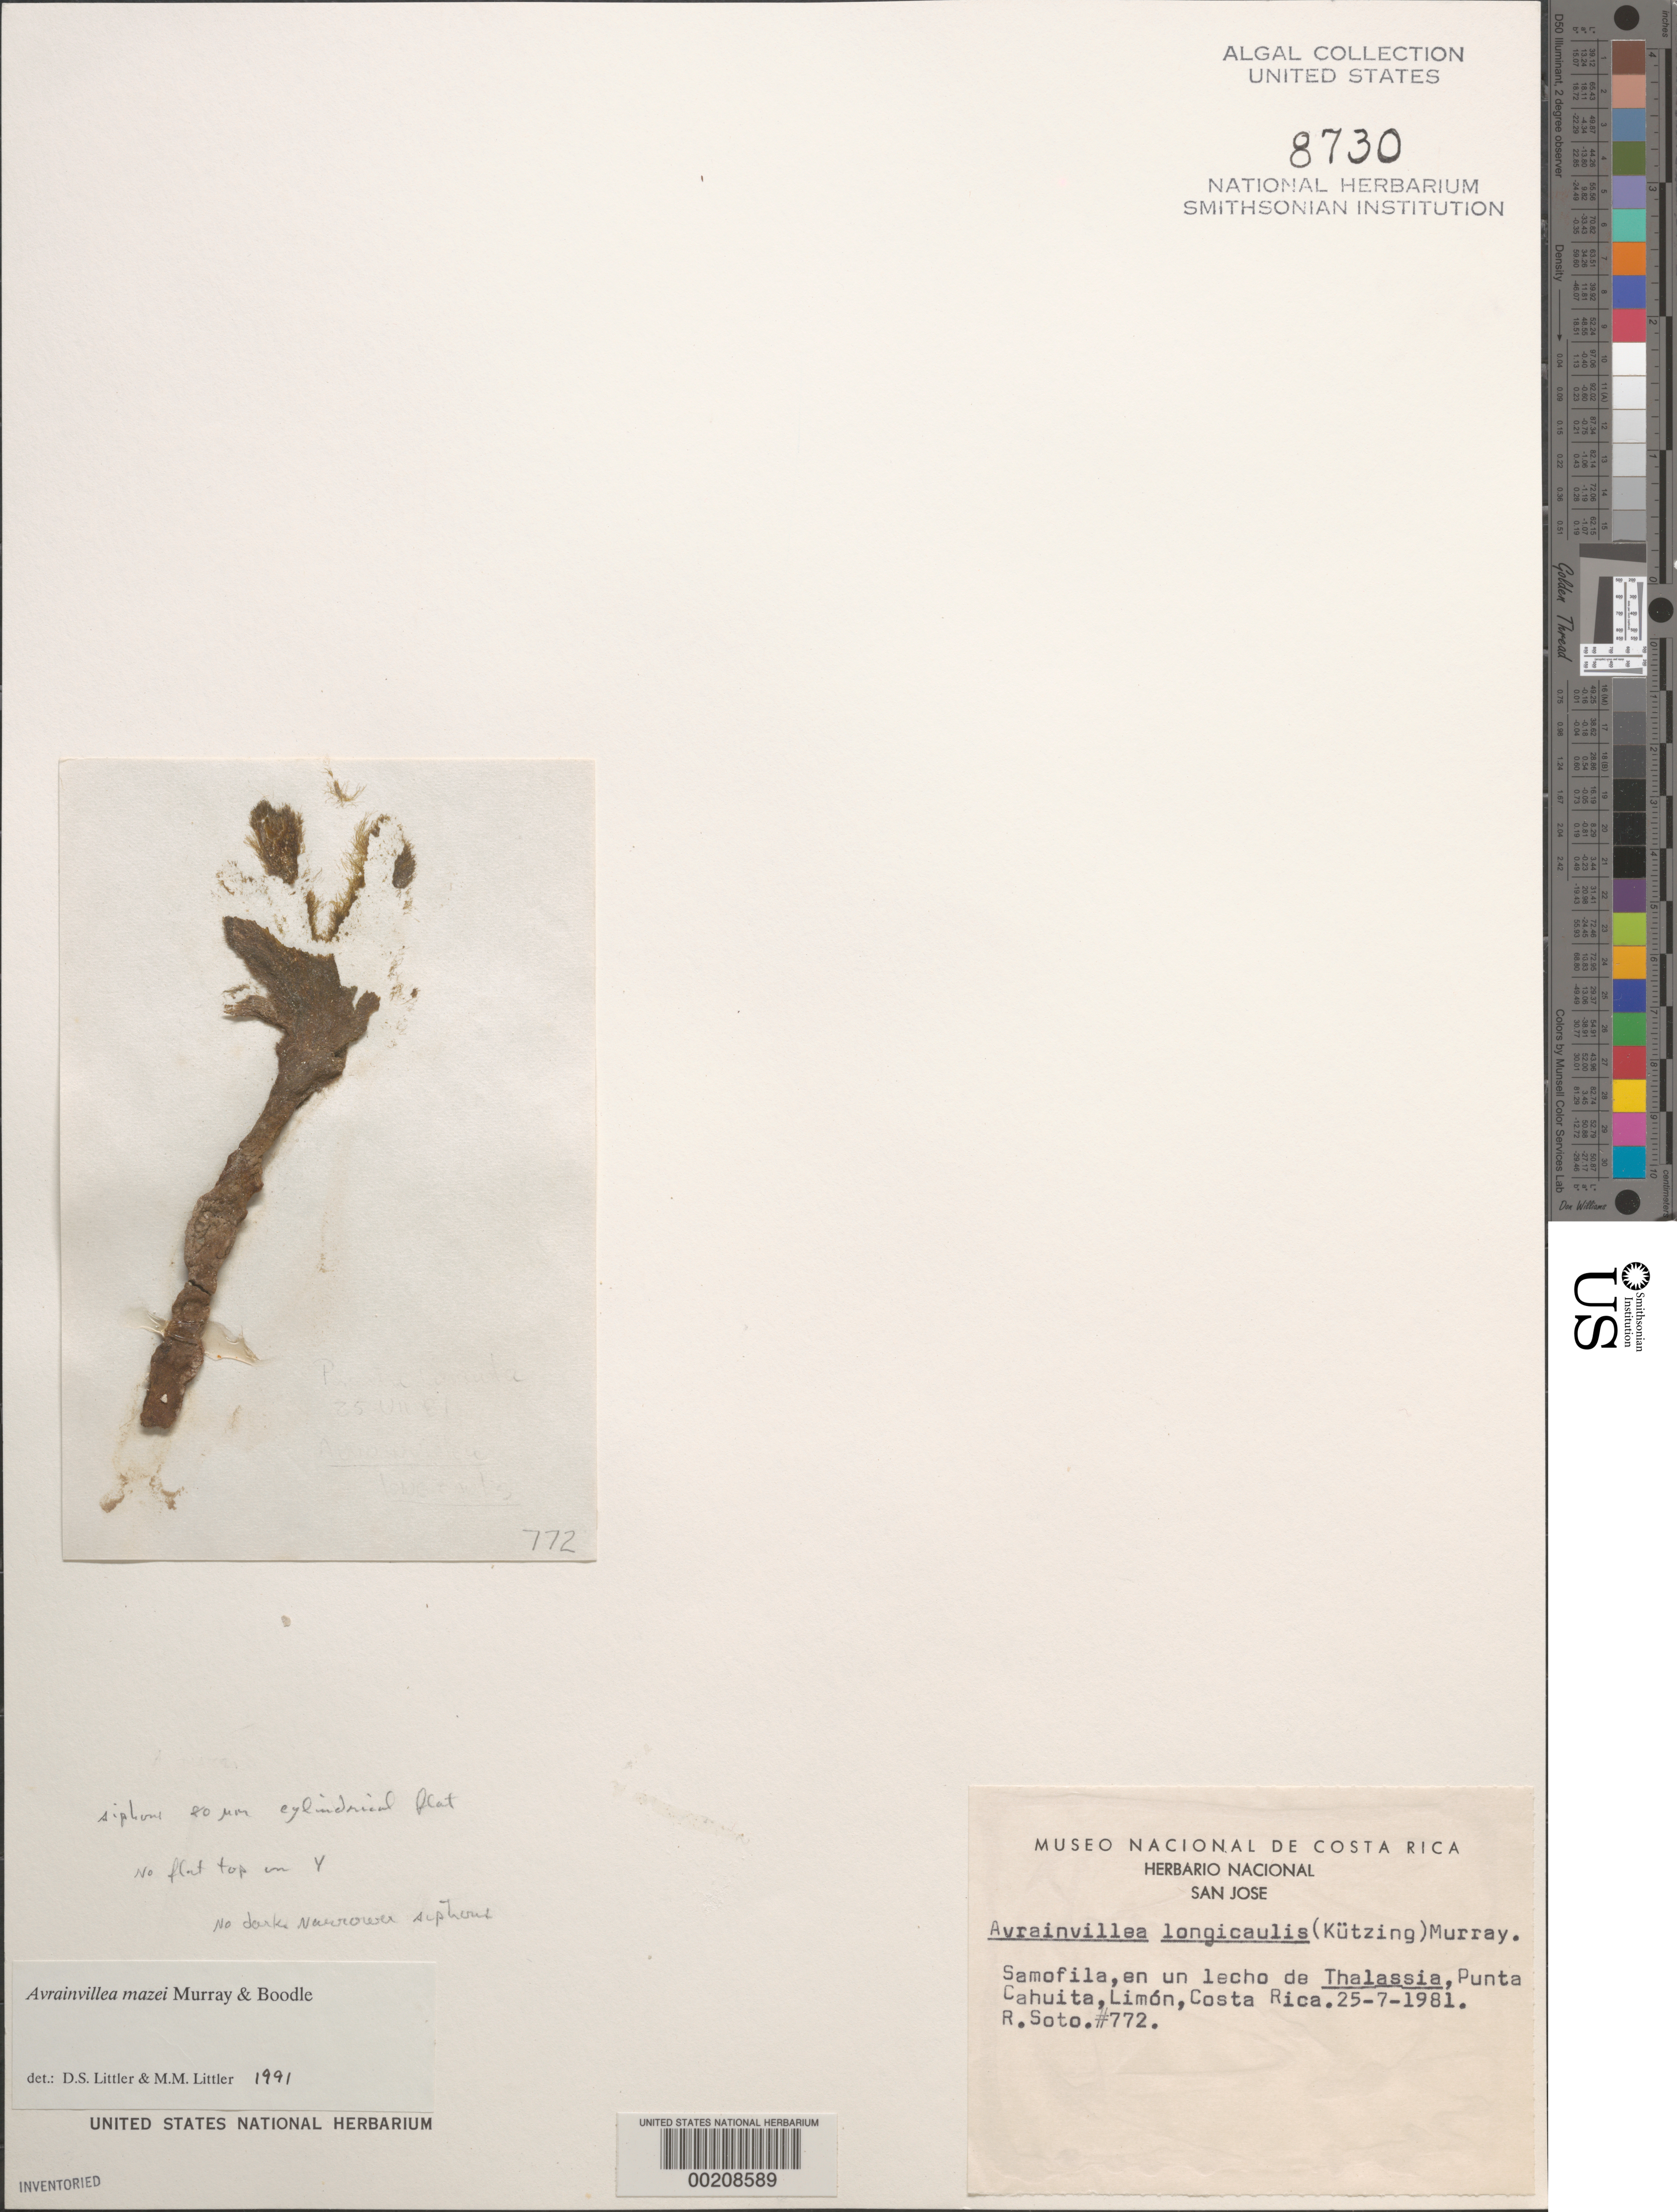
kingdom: Plantae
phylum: Chlorophyta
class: Ulvophyceae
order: Bryopsidales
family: Dichotomosiphonaceae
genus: Avrainvillea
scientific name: Avrainvillea mazei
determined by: Littler, D. S.; Littler, M. M.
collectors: R. Soto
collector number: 772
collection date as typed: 25 Jul 1981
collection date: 1981-07-25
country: Costa Rica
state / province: Limón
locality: Punta cahuita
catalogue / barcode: US 8730